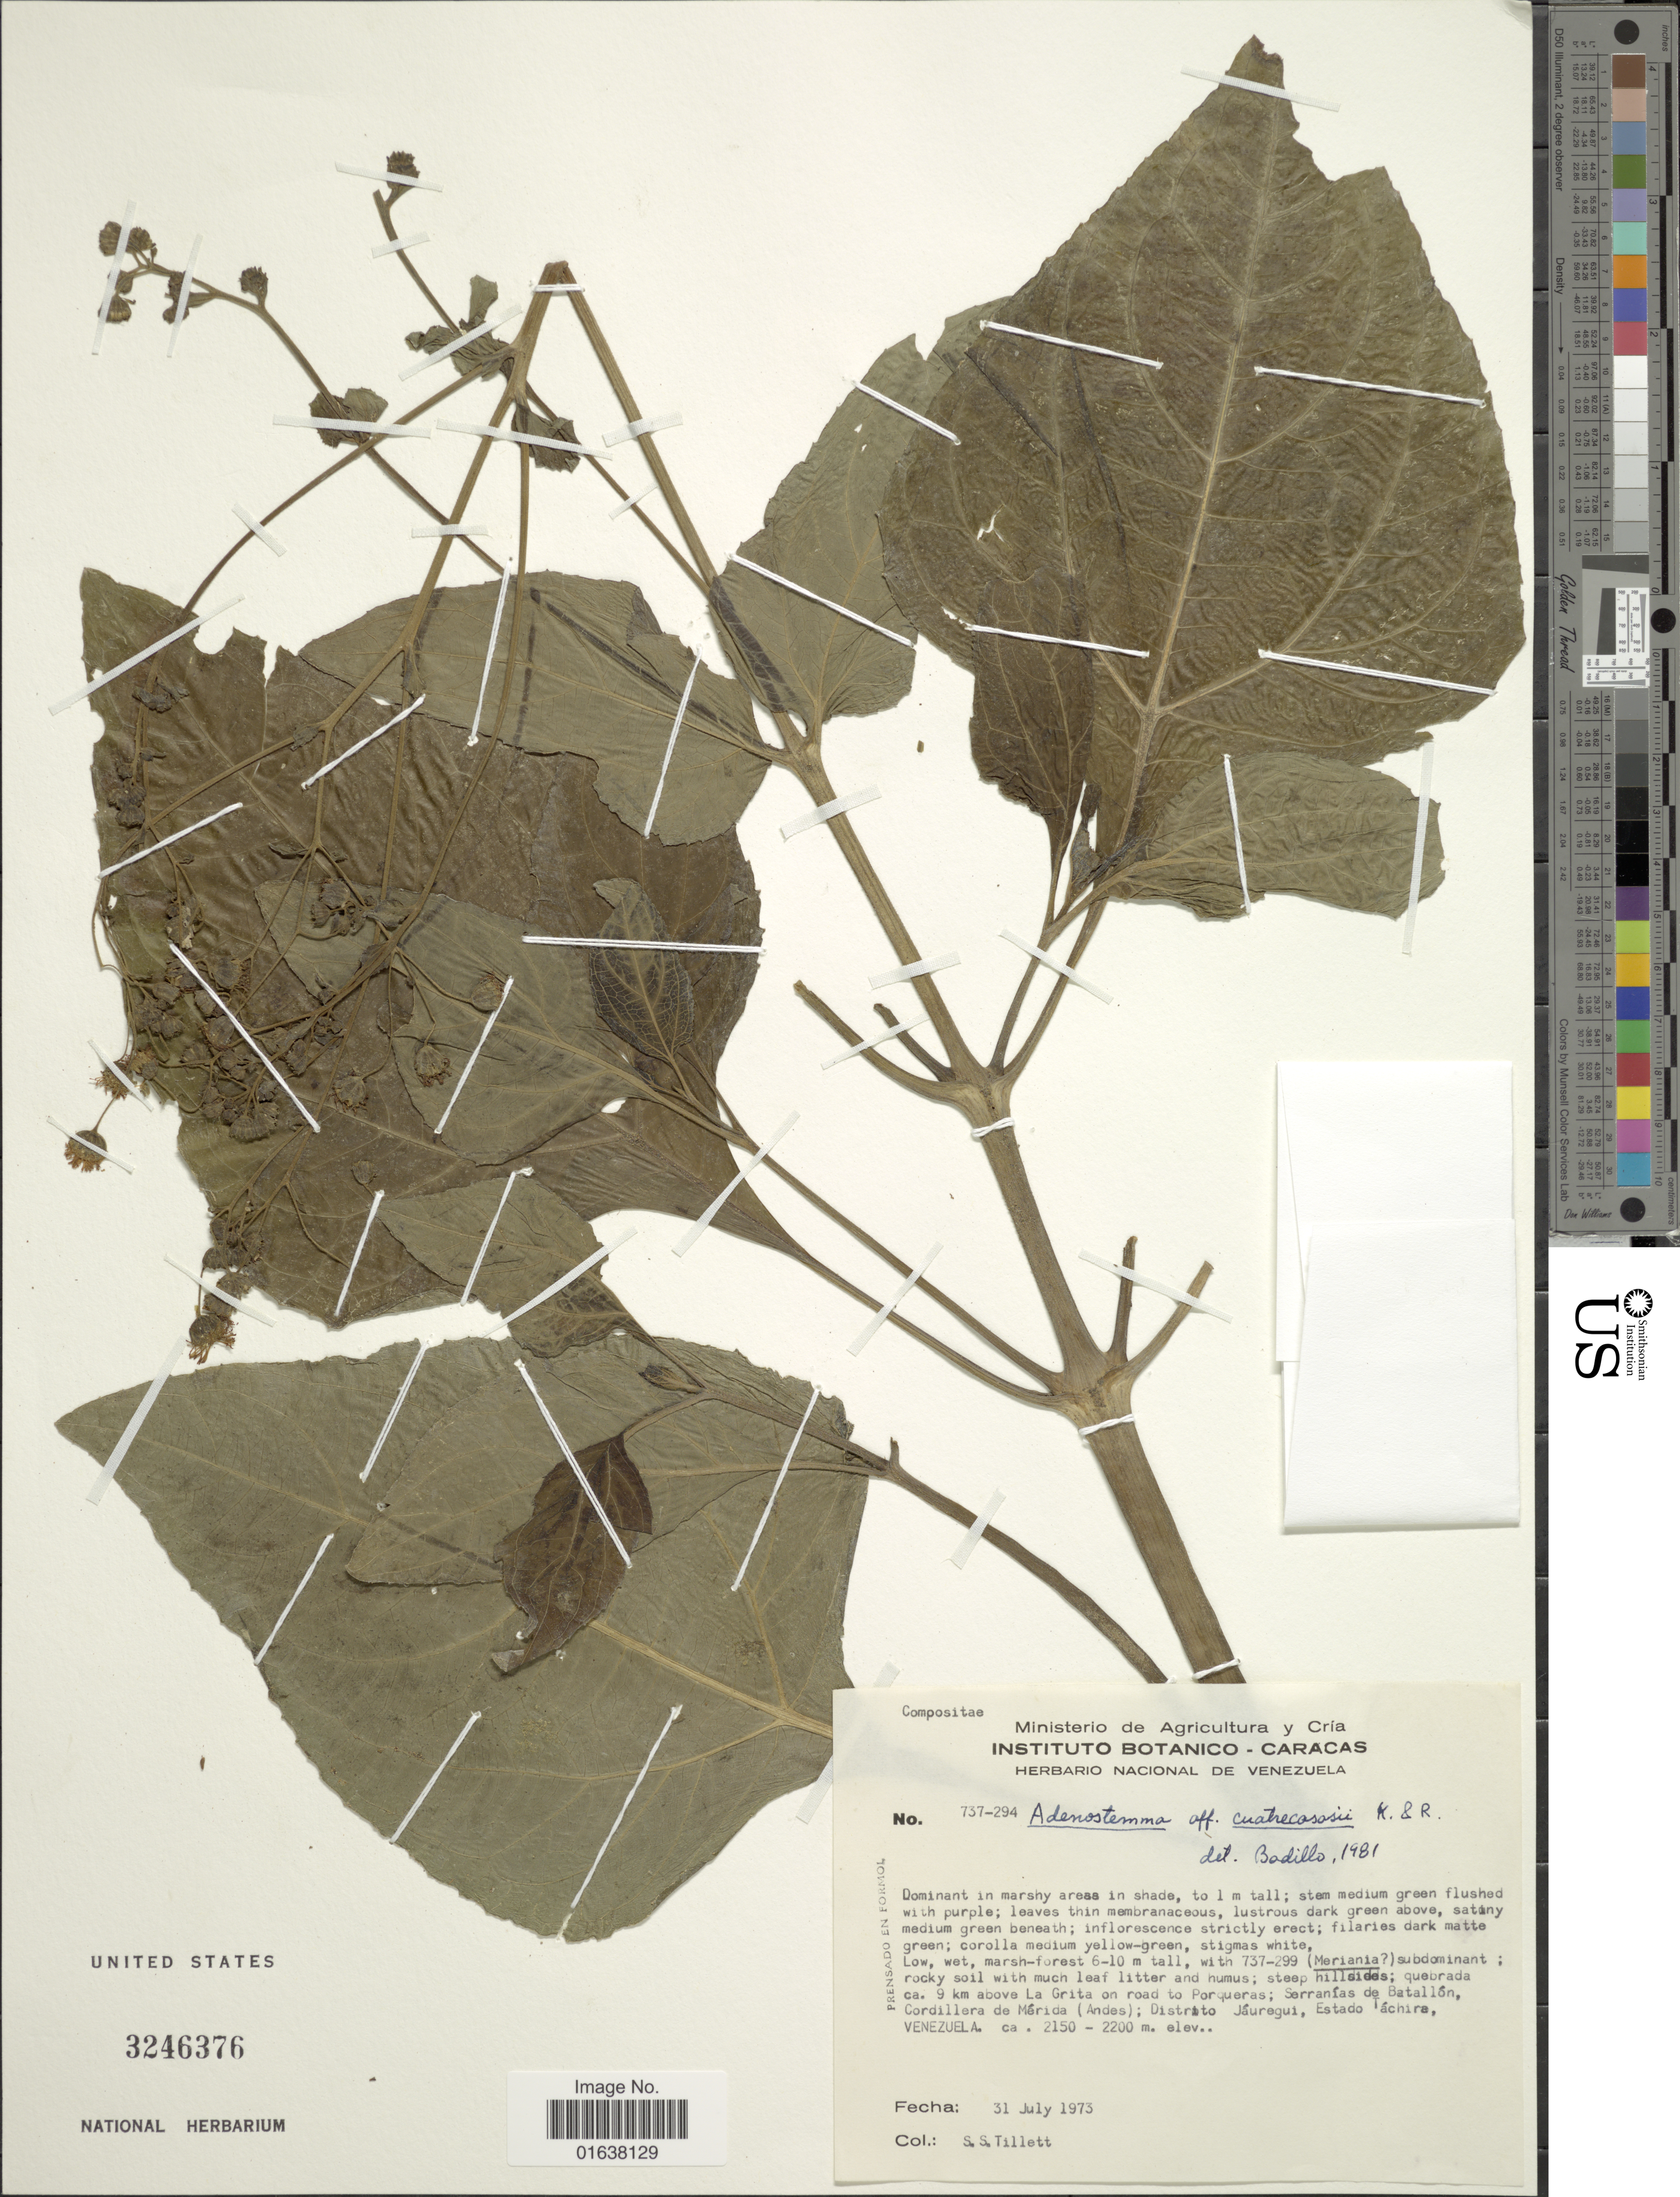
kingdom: Plantae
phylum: Tracheophyta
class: Magnoliopsida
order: Asterales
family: Asteraceae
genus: Adenostemma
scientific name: Adenostemma cuatrecasasii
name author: R.M. King & H. Rob.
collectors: S. S. Tillett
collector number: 737-294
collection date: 1973-07-31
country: Venezuela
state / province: Tachira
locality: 9 km above La Grita on road to Porqueras; Serranias de Batallon, Cordillera de Merida (Andes) : Distrito Jauregui, estado Tachira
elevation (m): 2150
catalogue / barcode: US 3246376